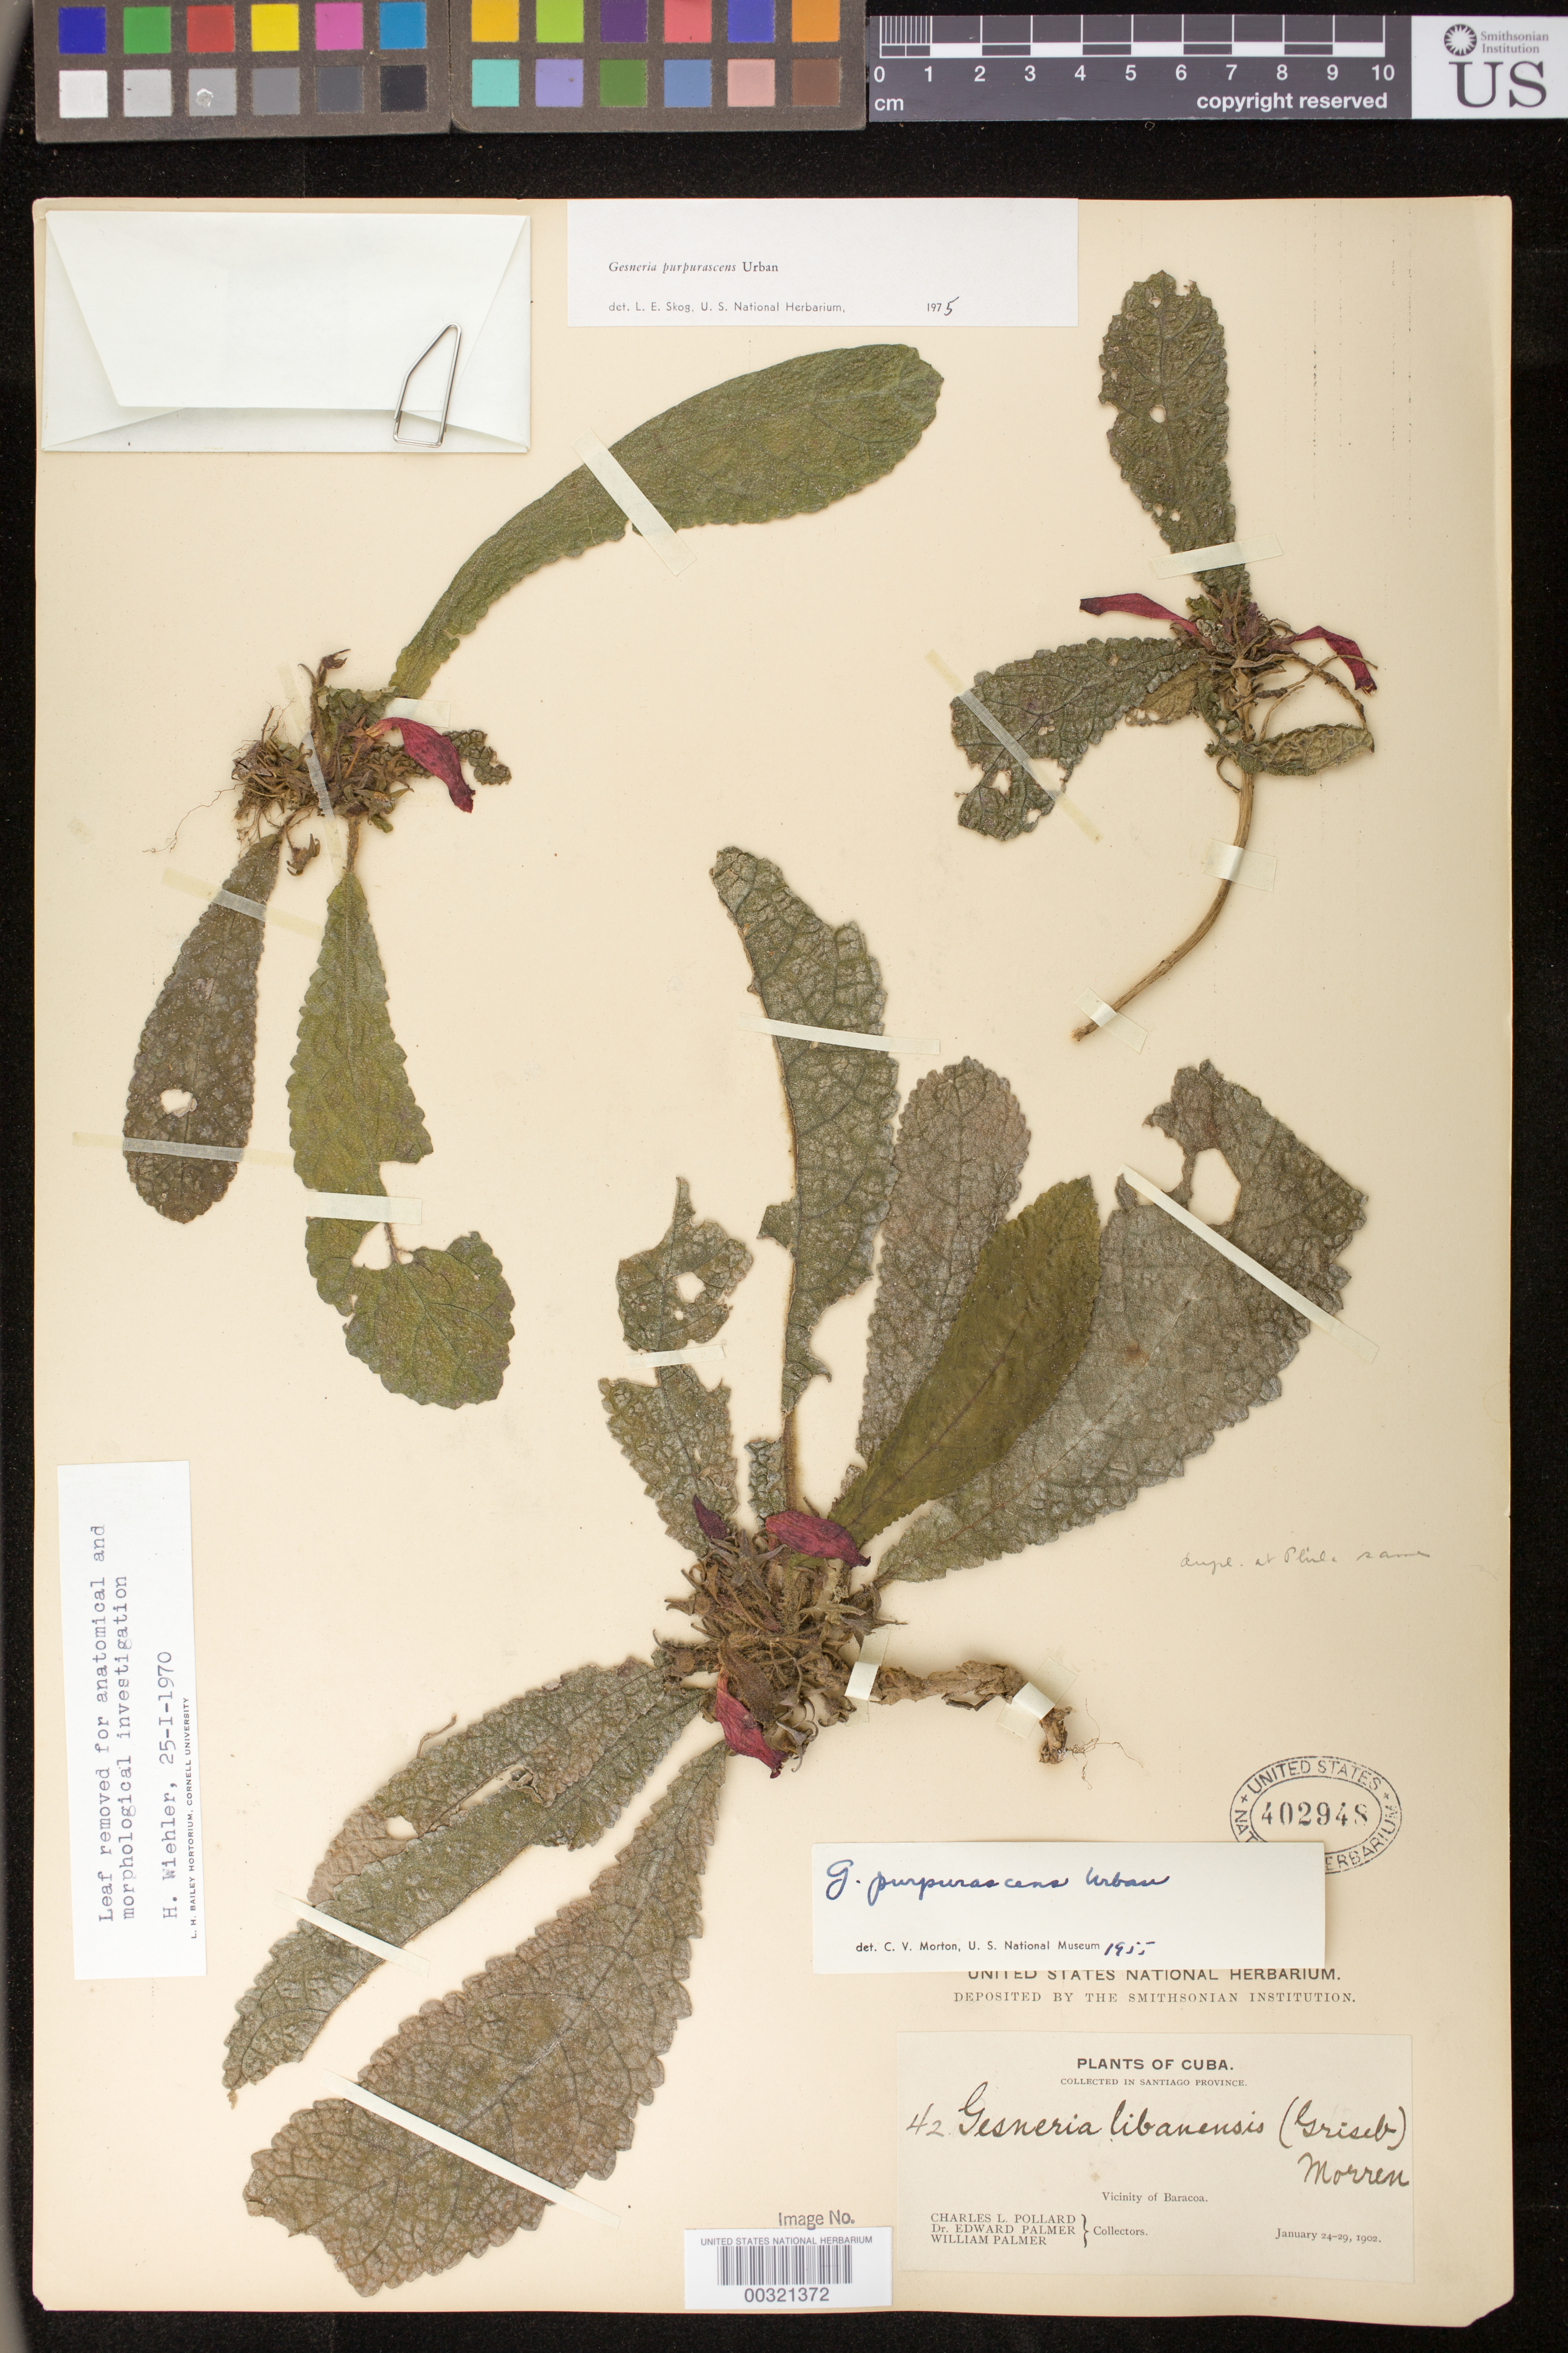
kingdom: Plantae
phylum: Tracheophyta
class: Magnoliopsida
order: Lamiales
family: Gesneriaceae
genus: Gesneria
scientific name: Gesneria purpurascens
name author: Urb.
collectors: C. L. Pollard, E. Palmer & W. Palmer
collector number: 42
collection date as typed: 24-29 Jan 1902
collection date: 1902-01-24/1902-01-29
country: Cuba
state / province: Oriente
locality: Santiago, vicinity of Baracoa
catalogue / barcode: US 402948